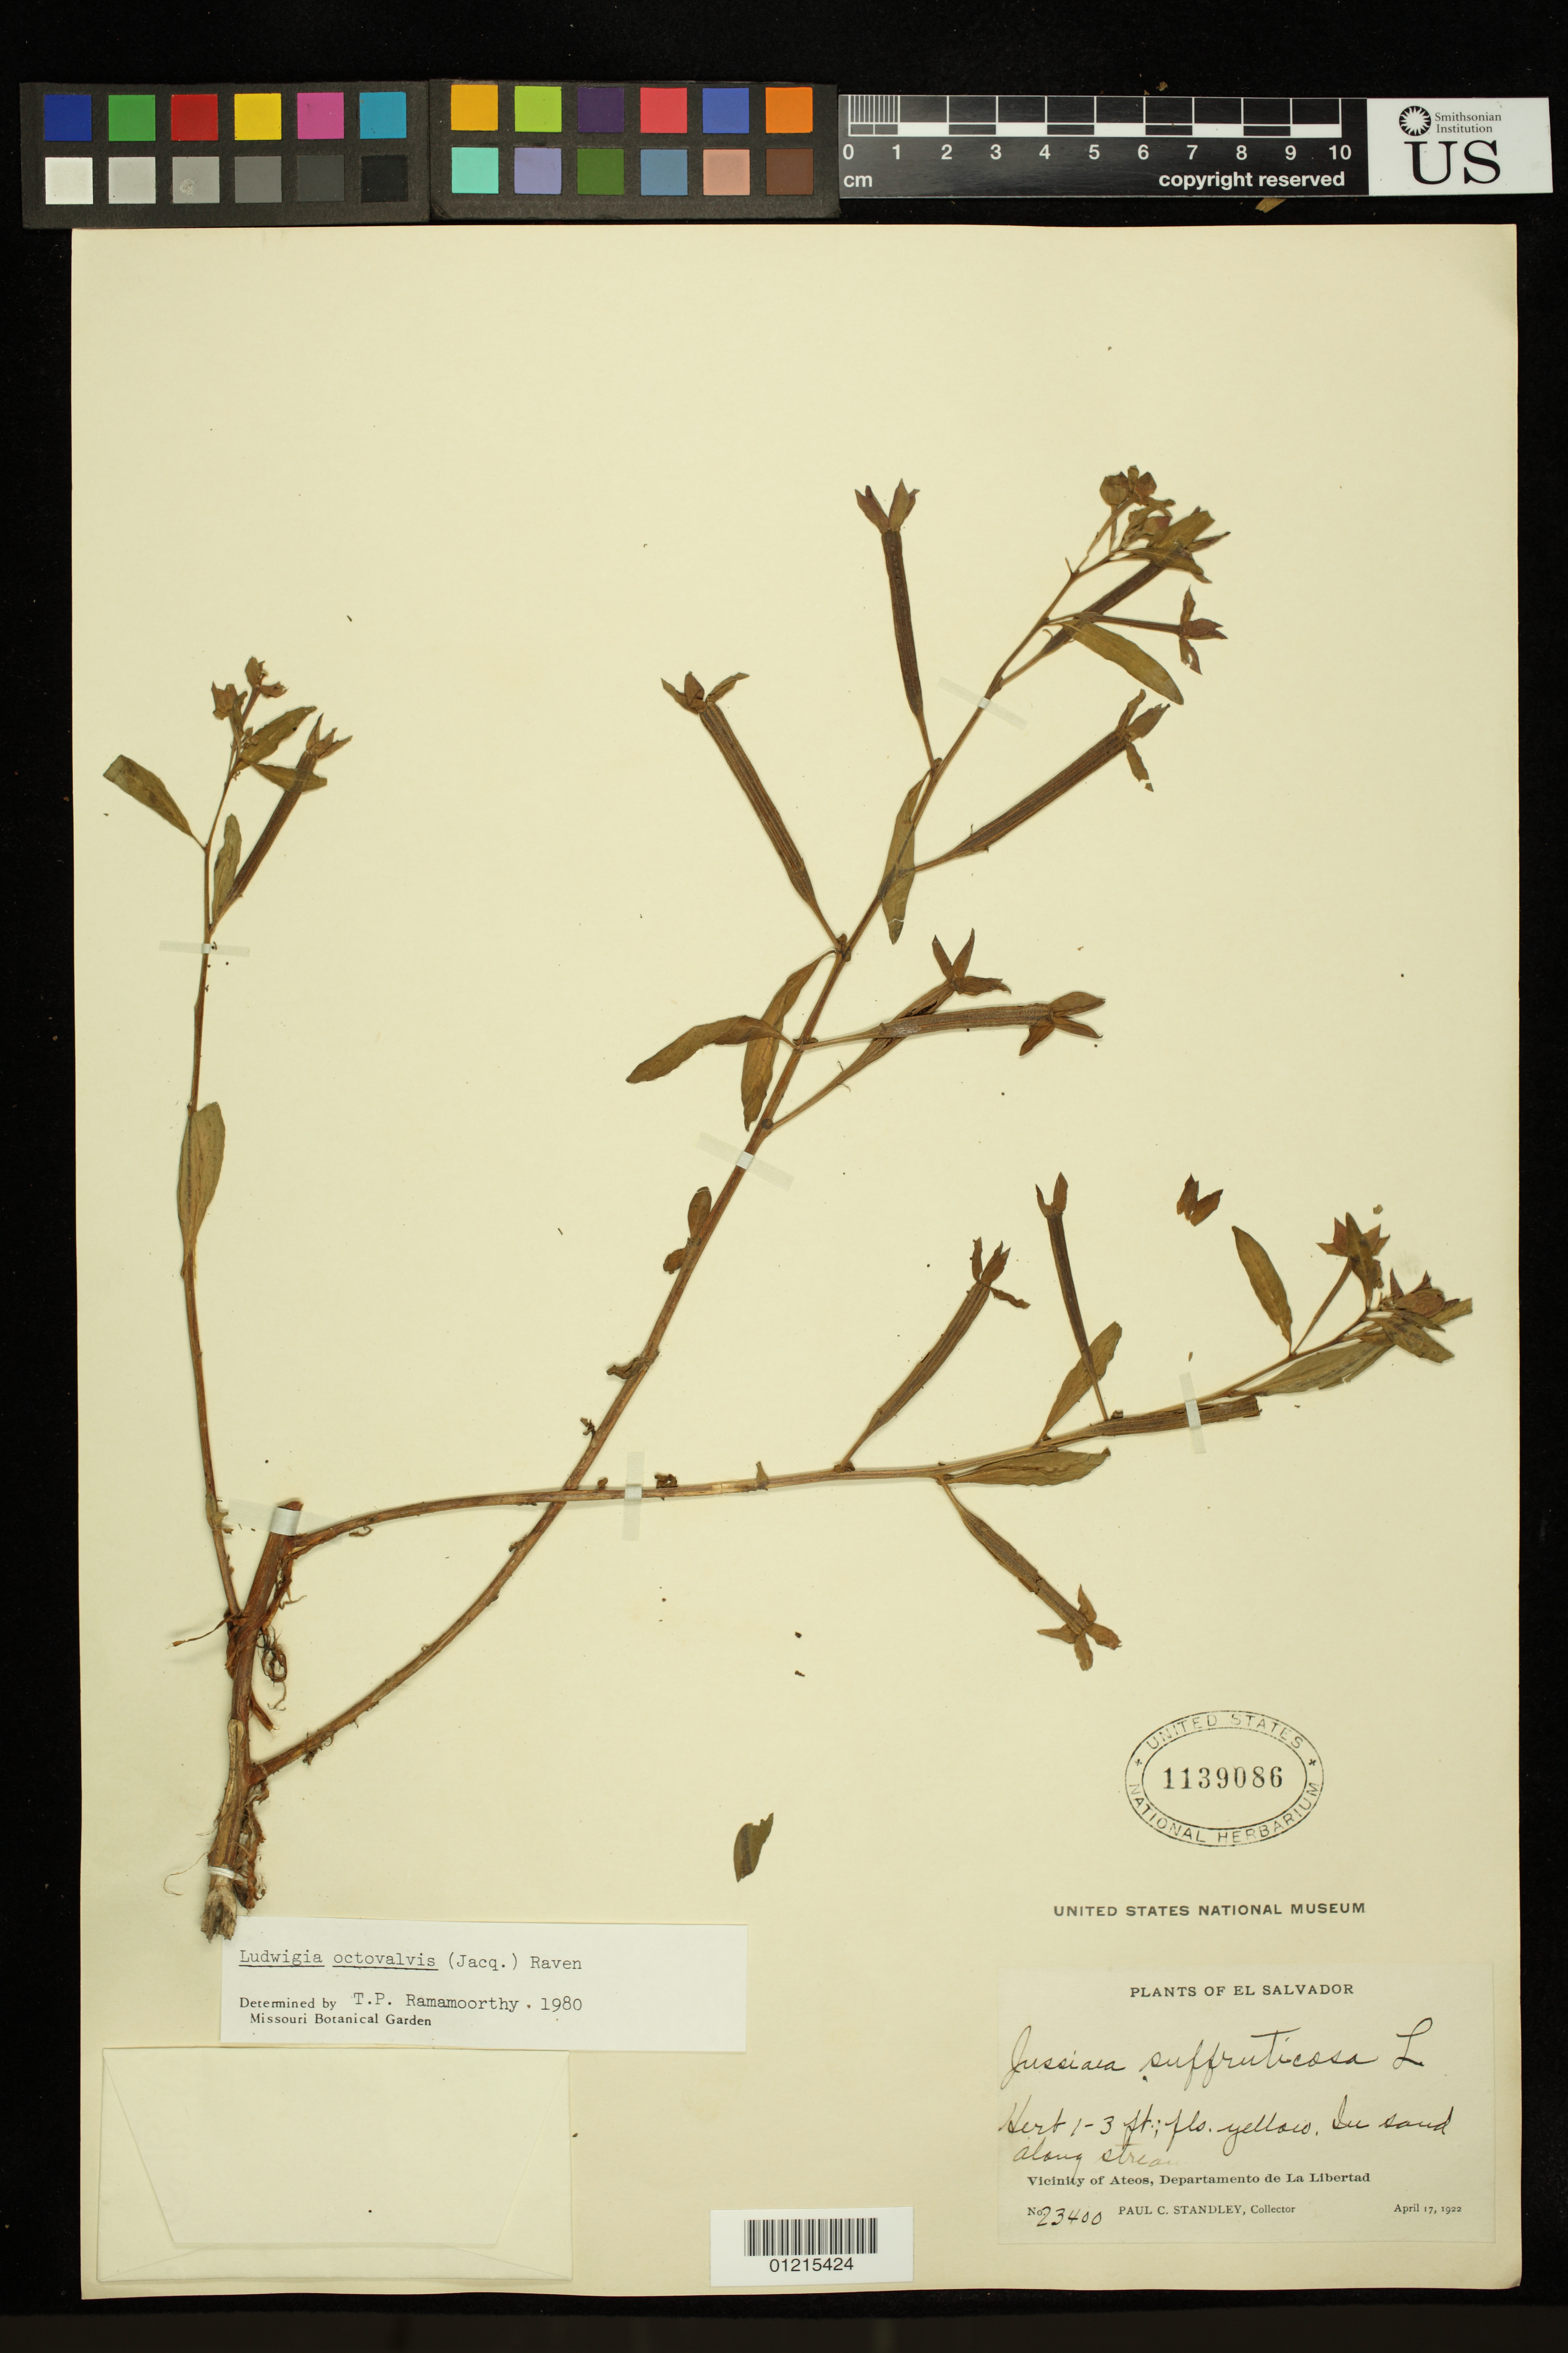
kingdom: Plantae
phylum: Tracheophyta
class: Magnoliopsida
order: Myrtales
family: Onagraceae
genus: Ludwigia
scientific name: Ludwigia octovalvis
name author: (Jacq.) P.H. Raven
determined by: Ramamoorthy, T. P.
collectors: P. C. Standley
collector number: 23400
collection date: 1922-04-17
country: El Salvador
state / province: La Libertad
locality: Vicinity of Ateos.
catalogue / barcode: US 1139086